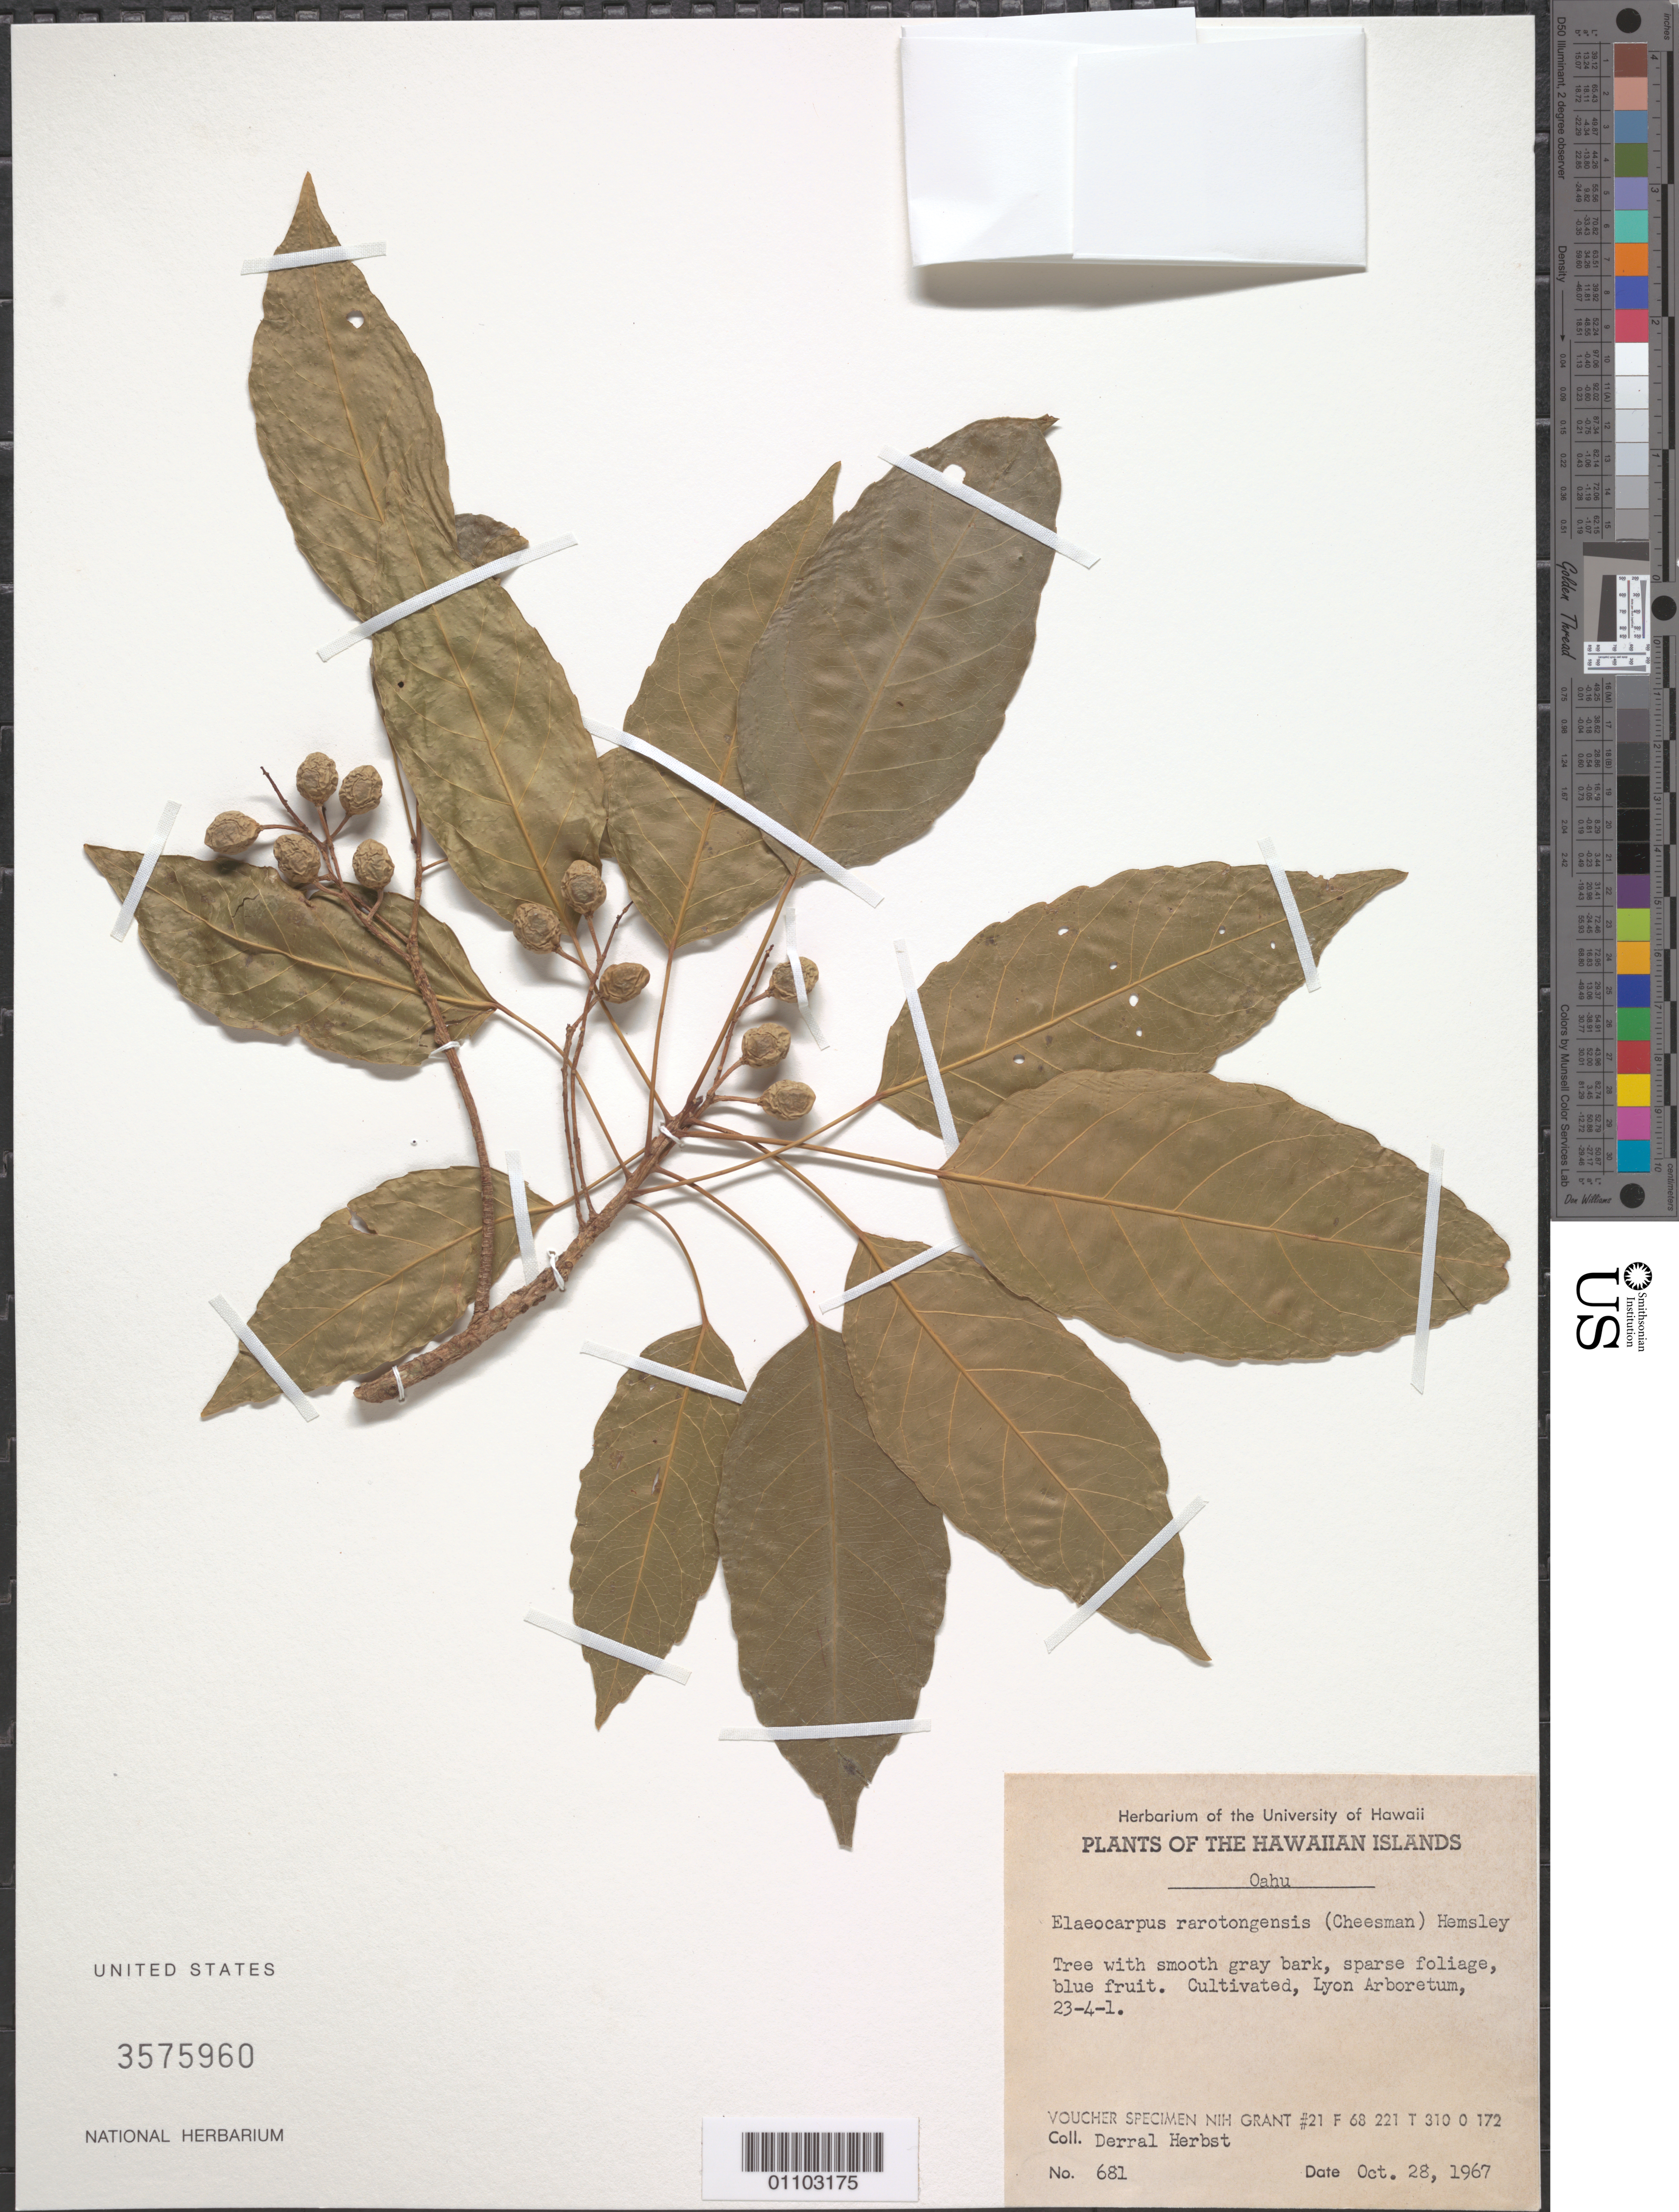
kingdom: Plantae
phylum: Tracheophyta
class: Magnoliopsida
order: Oxalidales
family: Elaeocarpaceae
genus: Elaeocarpus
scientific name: Elaeocarpus rarotongensis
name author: Hemsl.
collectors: D. R. Herbst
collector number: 681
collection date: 1967-10-28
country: United States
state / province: Hawaii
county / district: Honolulu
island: Oahu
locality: Lyon Arboretum. Cultivated.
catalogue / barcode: US 3575960